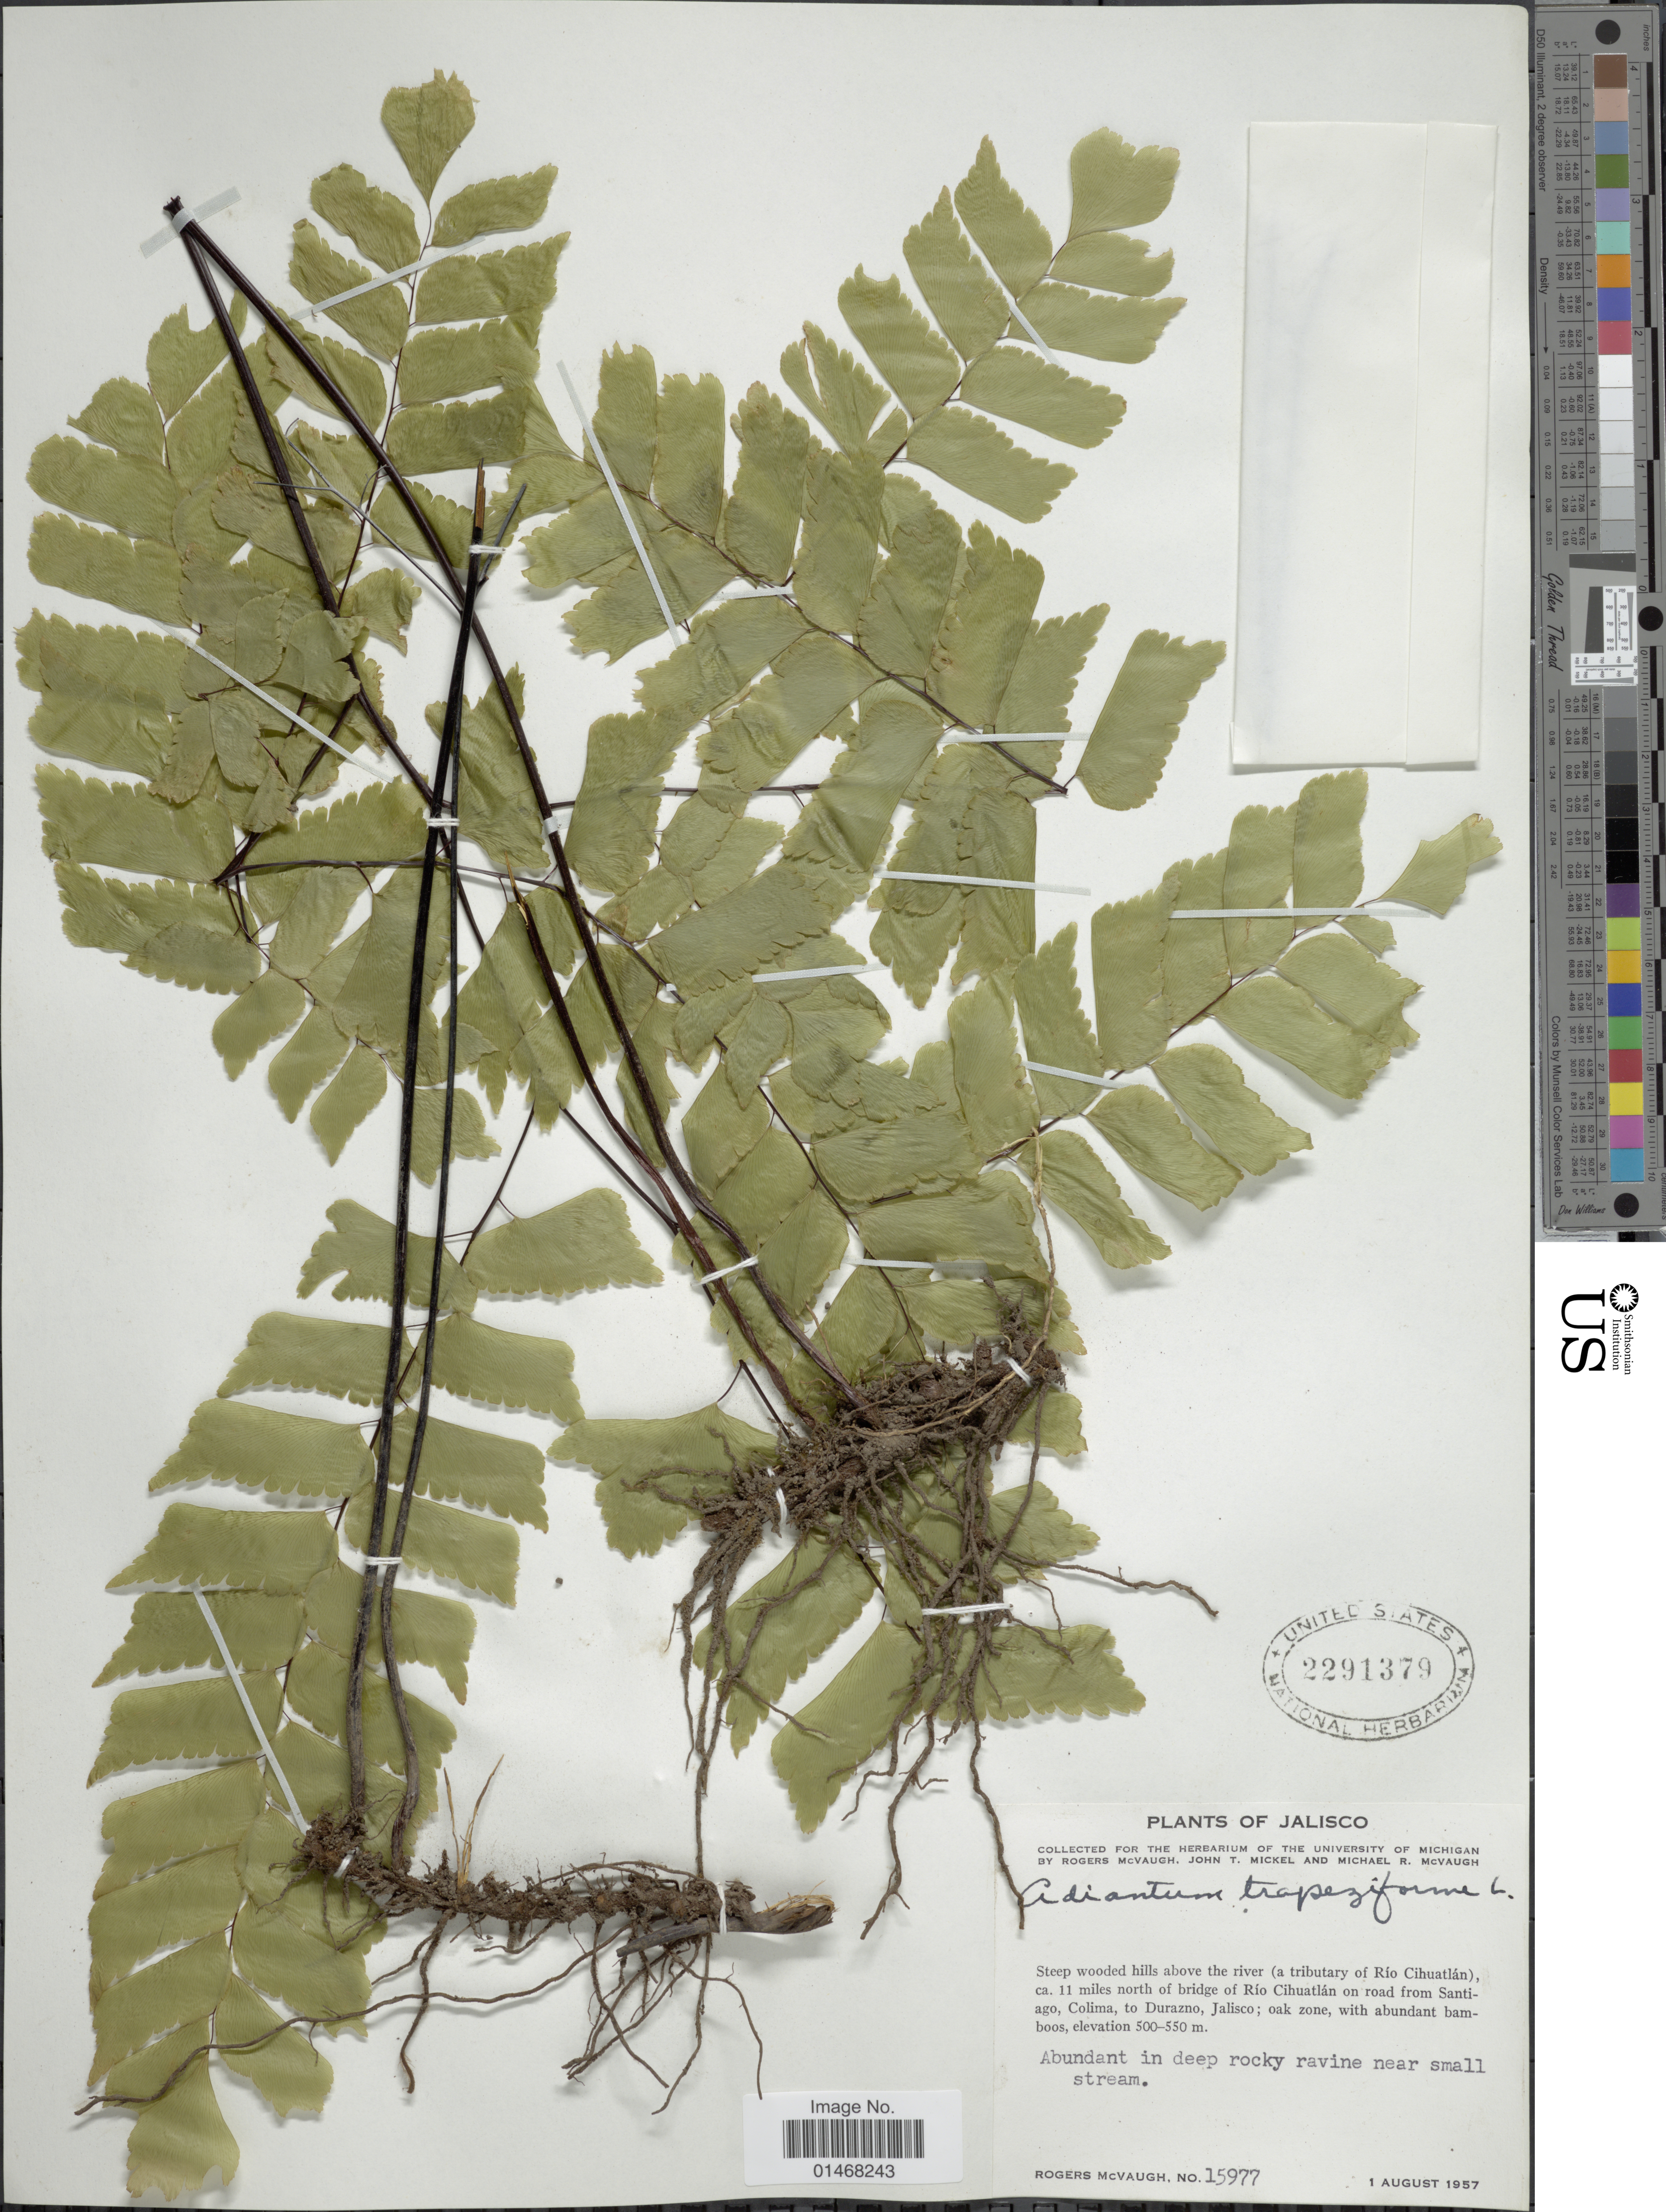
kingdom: Plantae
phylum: Tracheophyta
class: Polypodiopsida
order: Polypodiales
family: Pteridaceae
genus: Adiantum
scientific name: Adiantum trapeziforme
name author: L.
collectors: R. McVaugh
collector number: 159777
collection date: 1957-08-01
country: Mexico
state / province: Jalisco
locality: Steep wooded hills above the river (a tributary of Río Cihuatlán), ca. 11 miles north of bridge of Río Cihuatlán from Santiago, Colima, to Durazno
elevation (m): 500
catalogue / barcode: US 2291379